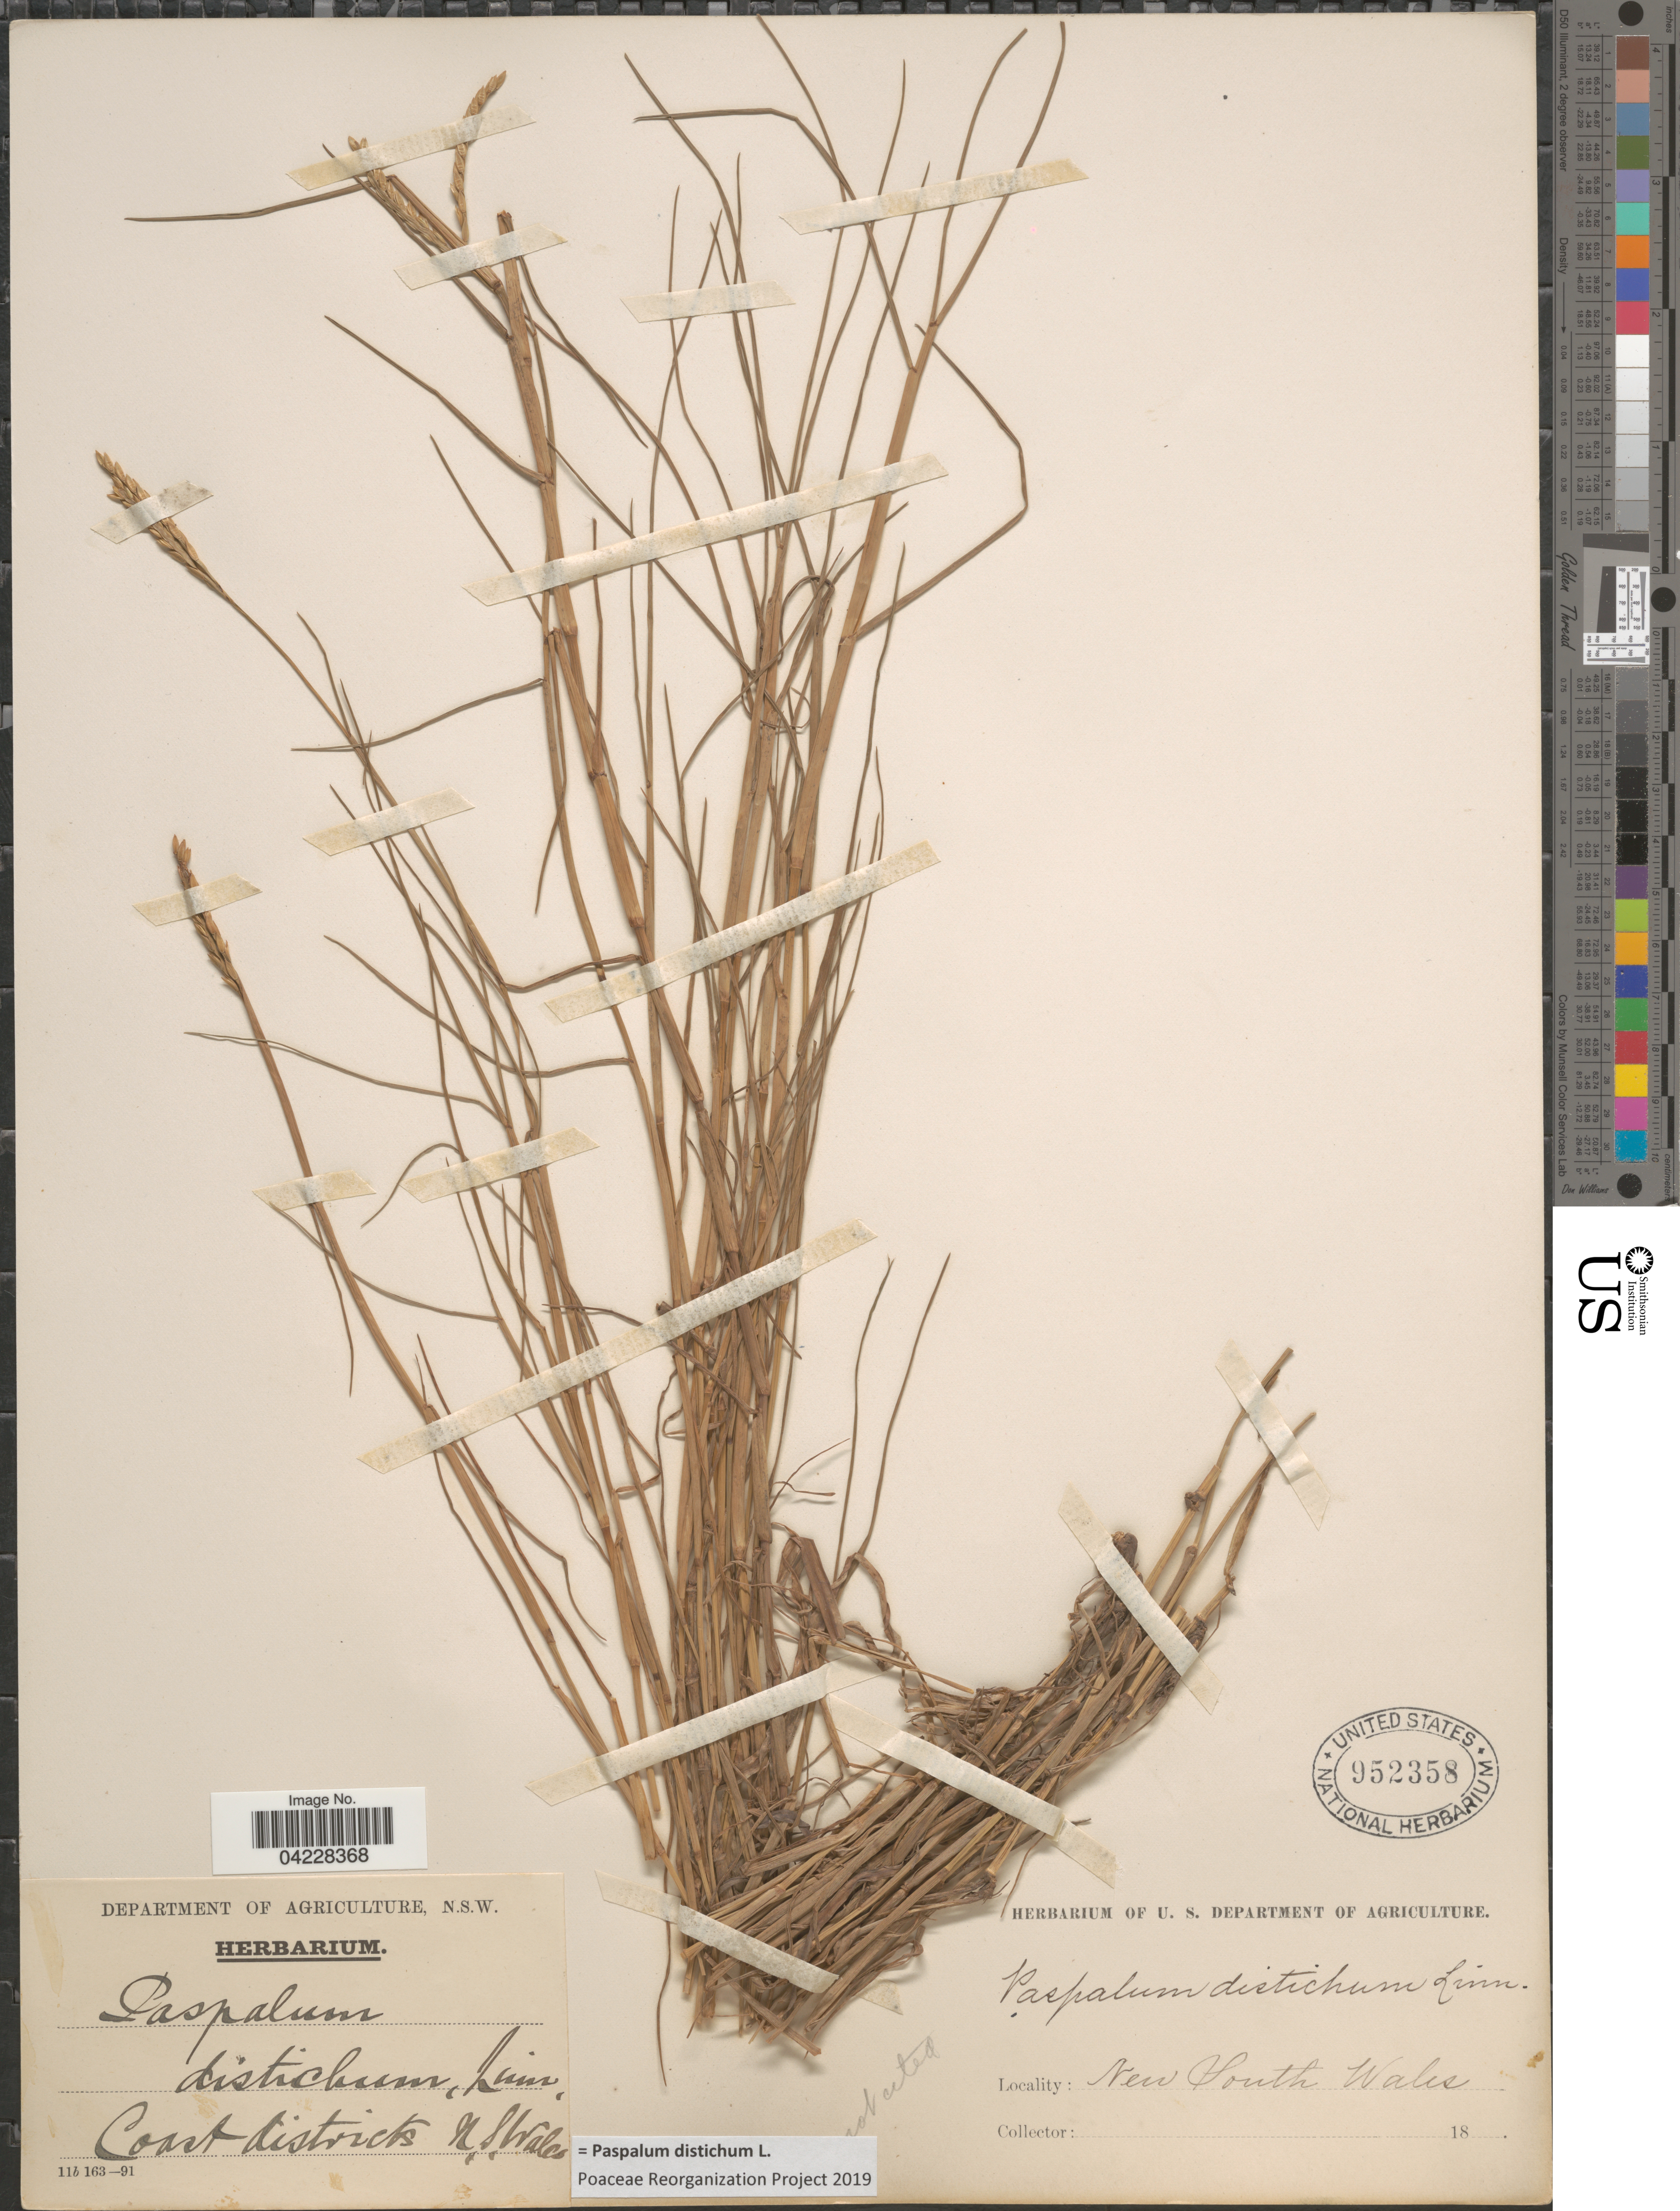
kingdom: Plantae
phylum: Tracheophyta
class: Liliopsida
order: Poales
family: Poaceae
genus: Paspalum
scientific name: Paspalum distichum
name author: L.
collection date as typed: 18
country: Australia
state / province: New South Wales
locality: Coast districts. N.S.Wales.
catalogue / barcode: US 952358